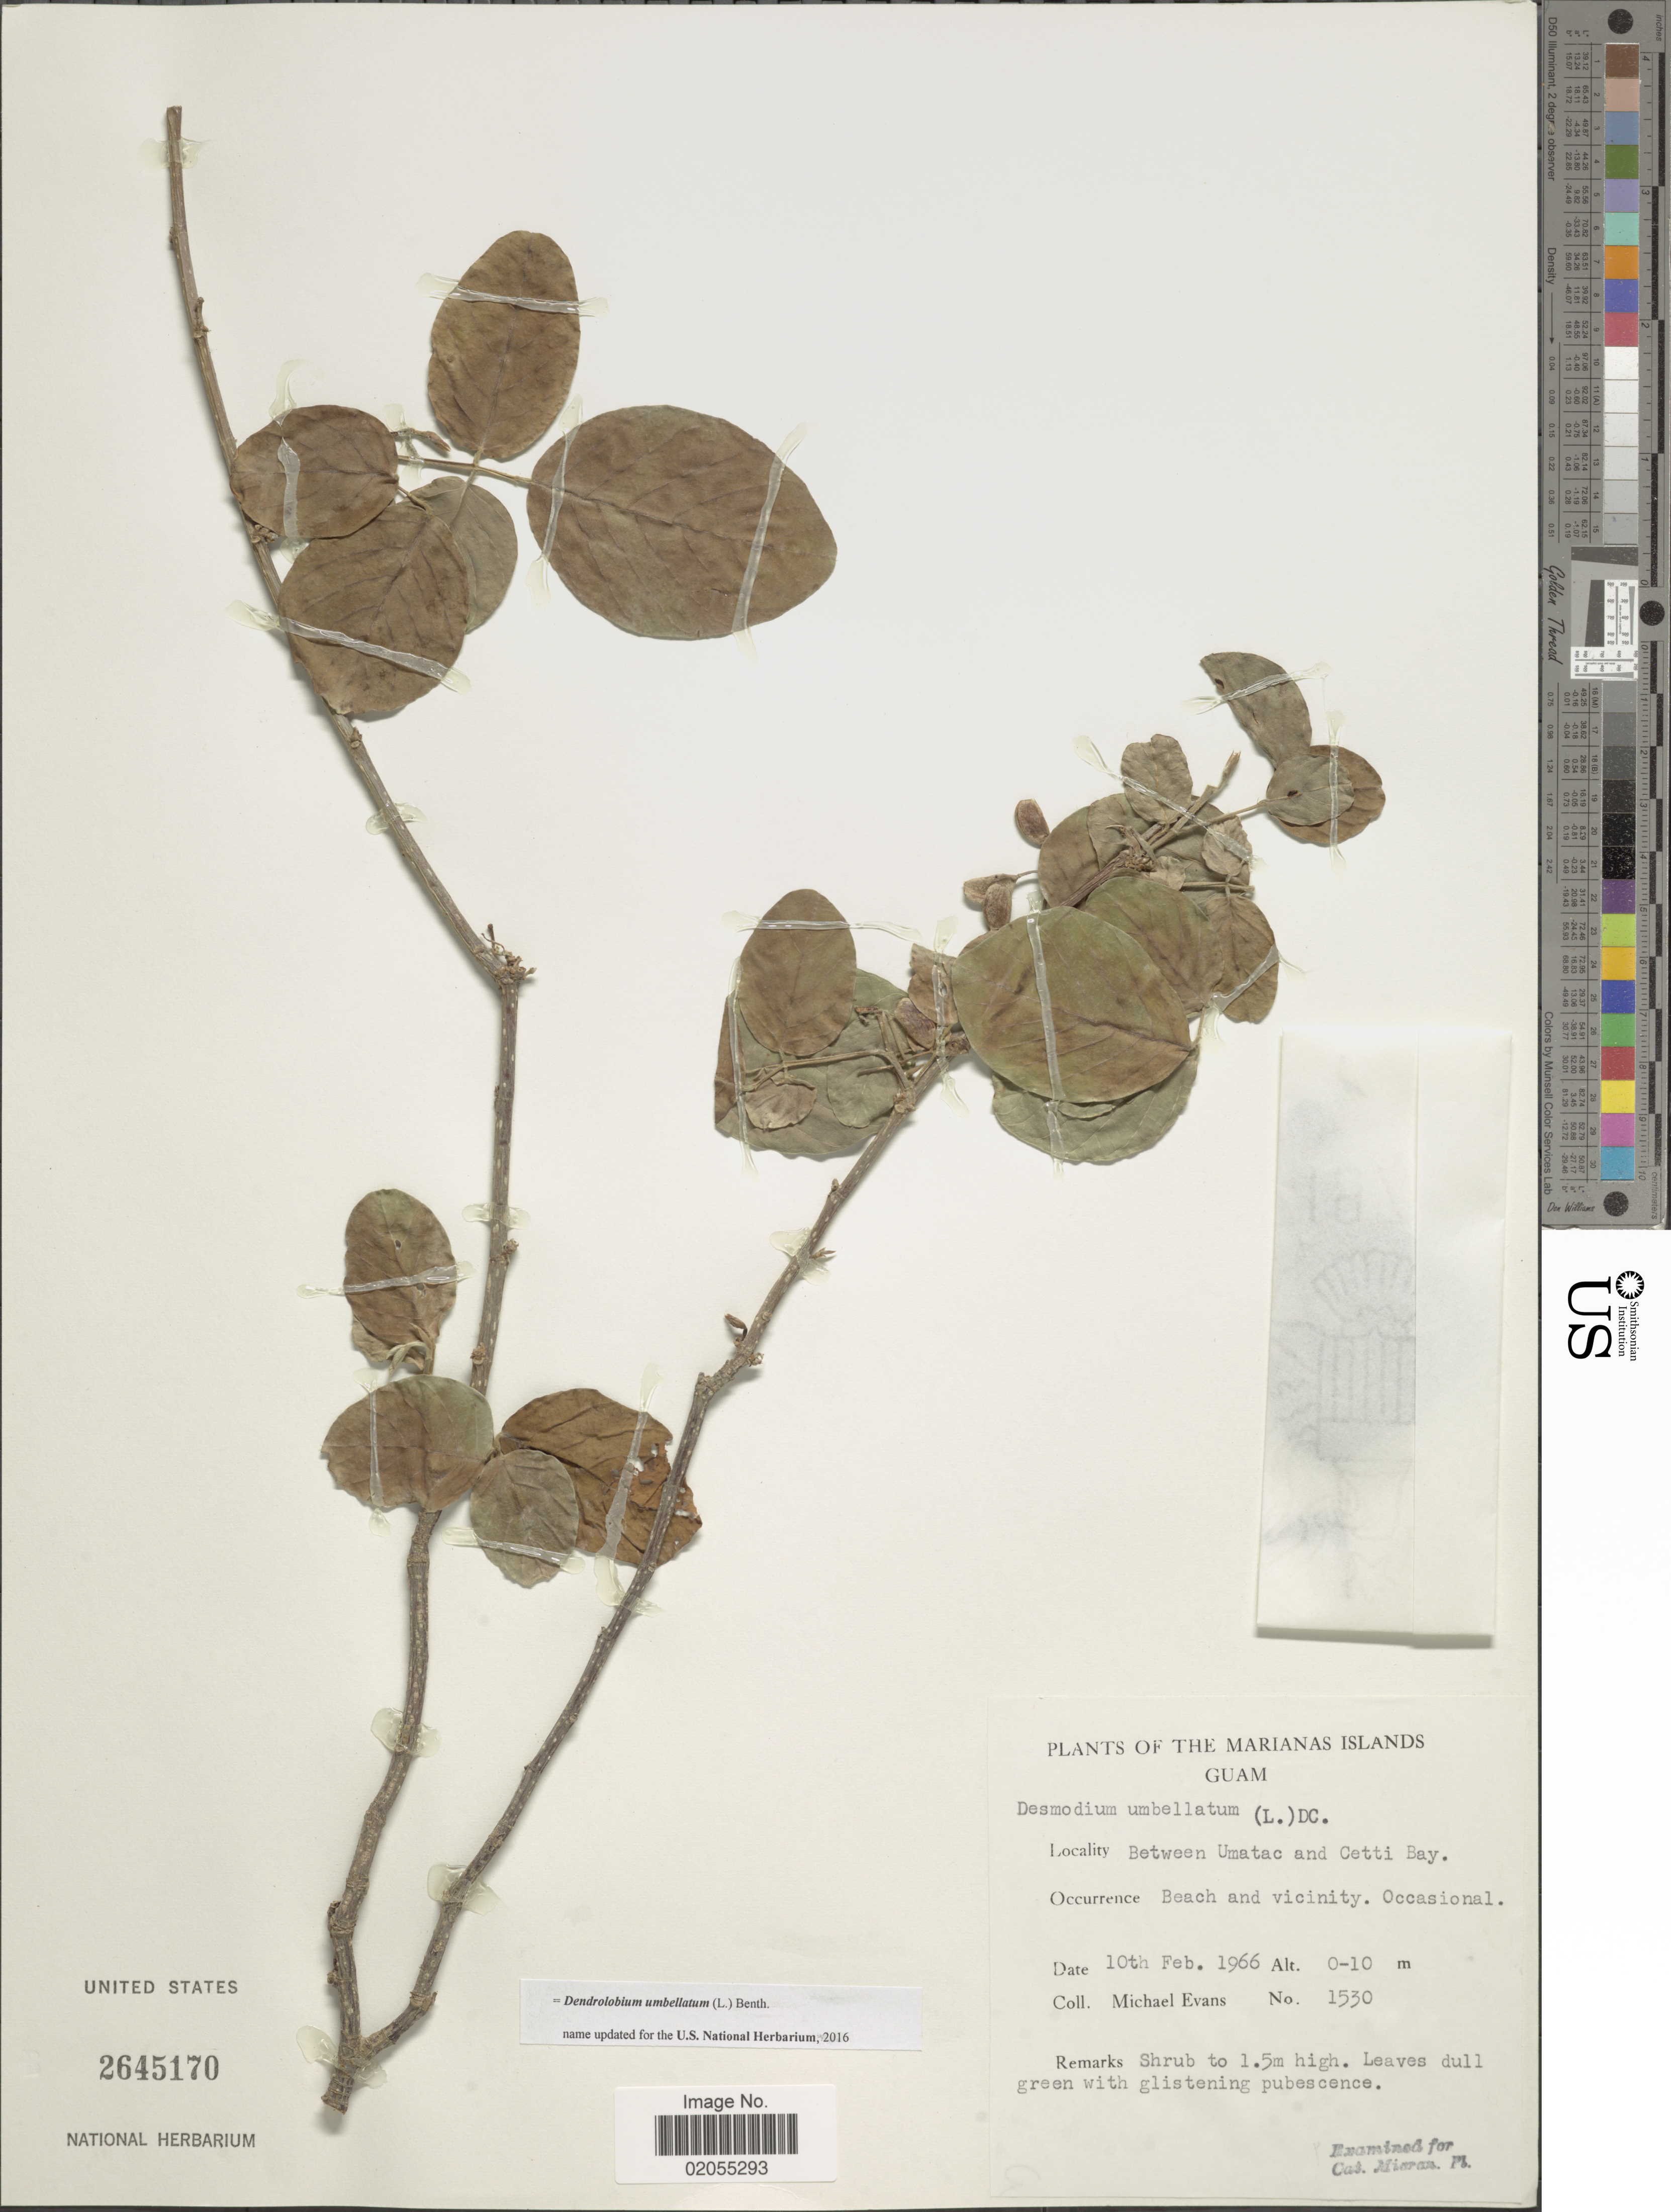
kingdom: Plantae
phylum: Tracheophyta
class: Magnoliopsida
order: Fabales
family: Fabaceae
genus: Dendrolobium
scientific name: Dendrolobium umbellatum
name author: (L.) Benth.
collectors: M. Evans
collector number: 1530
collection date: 1966-02-10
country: Guam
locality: Marianas Islands, between Umatac and Cetti Bay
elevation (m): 0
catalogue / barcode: US 2645170